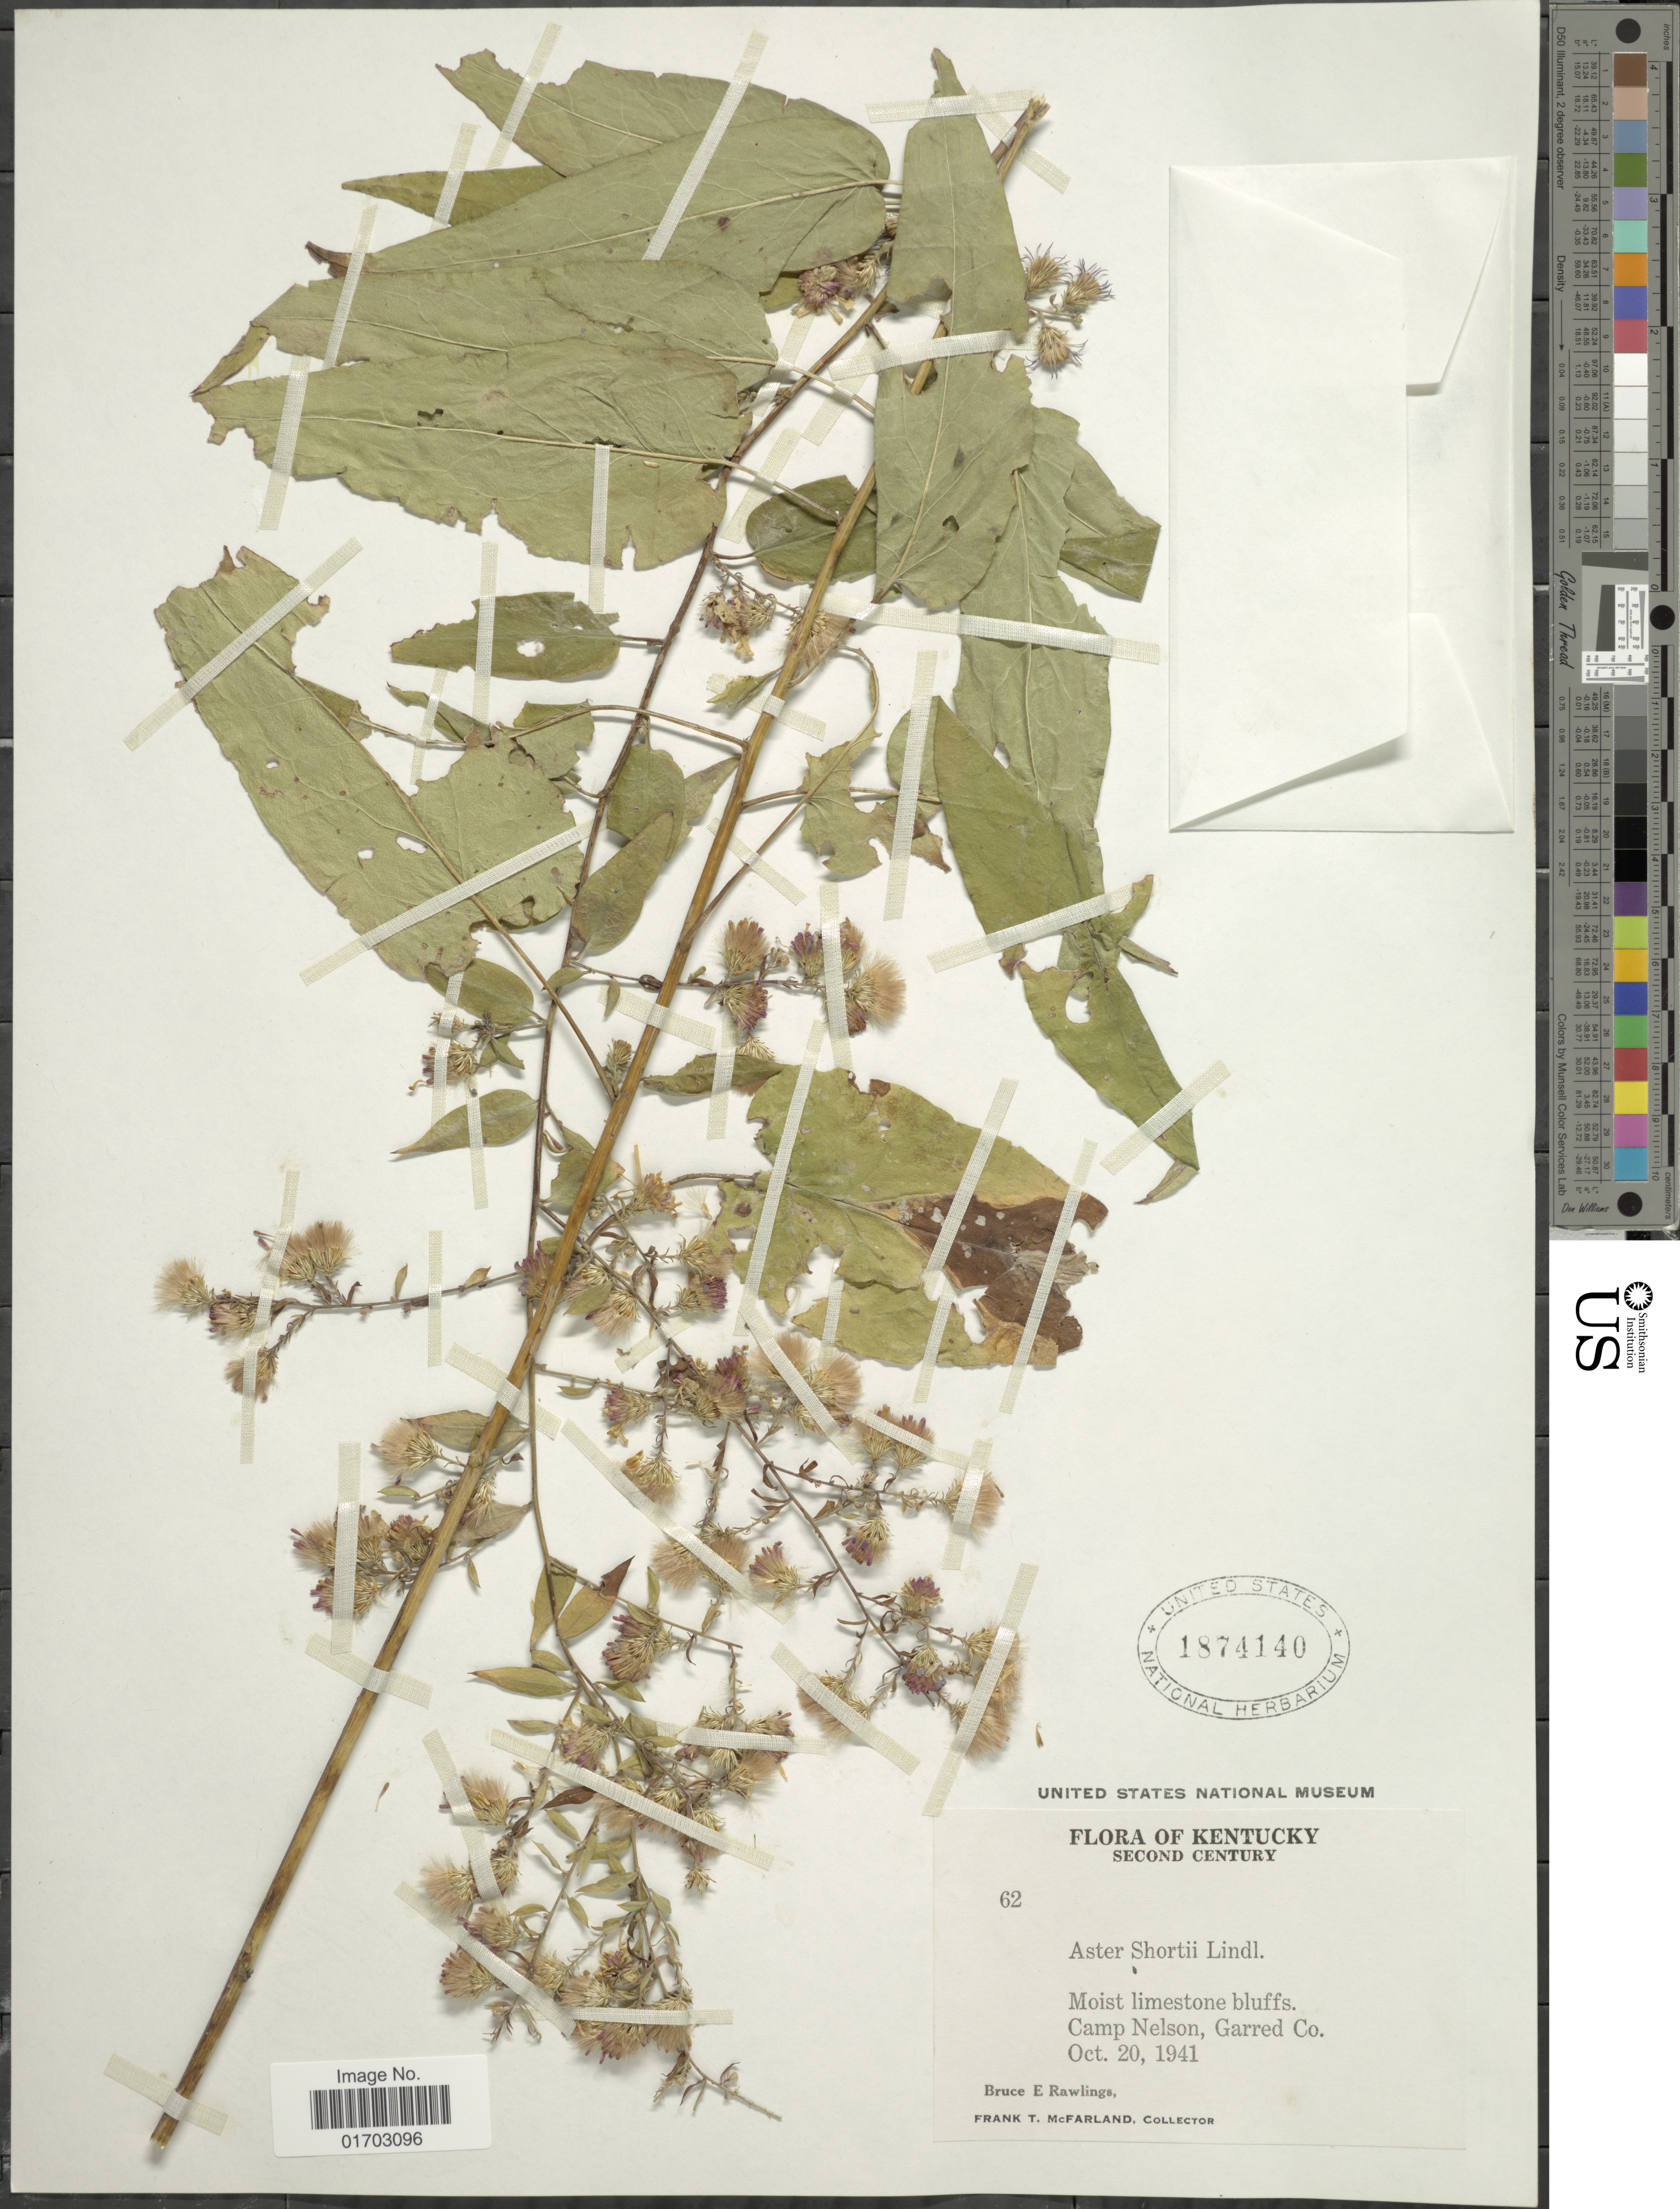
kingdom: Plantae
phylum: Tracheophyta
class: Magnoliopsida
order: Asterales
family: Asteraceae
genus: Symphyotrichum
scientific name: Symphyotrichum shortii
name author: (Lindl.) G.L. Nesom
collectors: B. Rawlings & F. McFarland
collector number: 62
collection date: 1941-10-20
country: United States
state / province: Kentucky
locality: Second Century, Camp Nelson, Garred Co.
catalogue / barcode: US 1874140